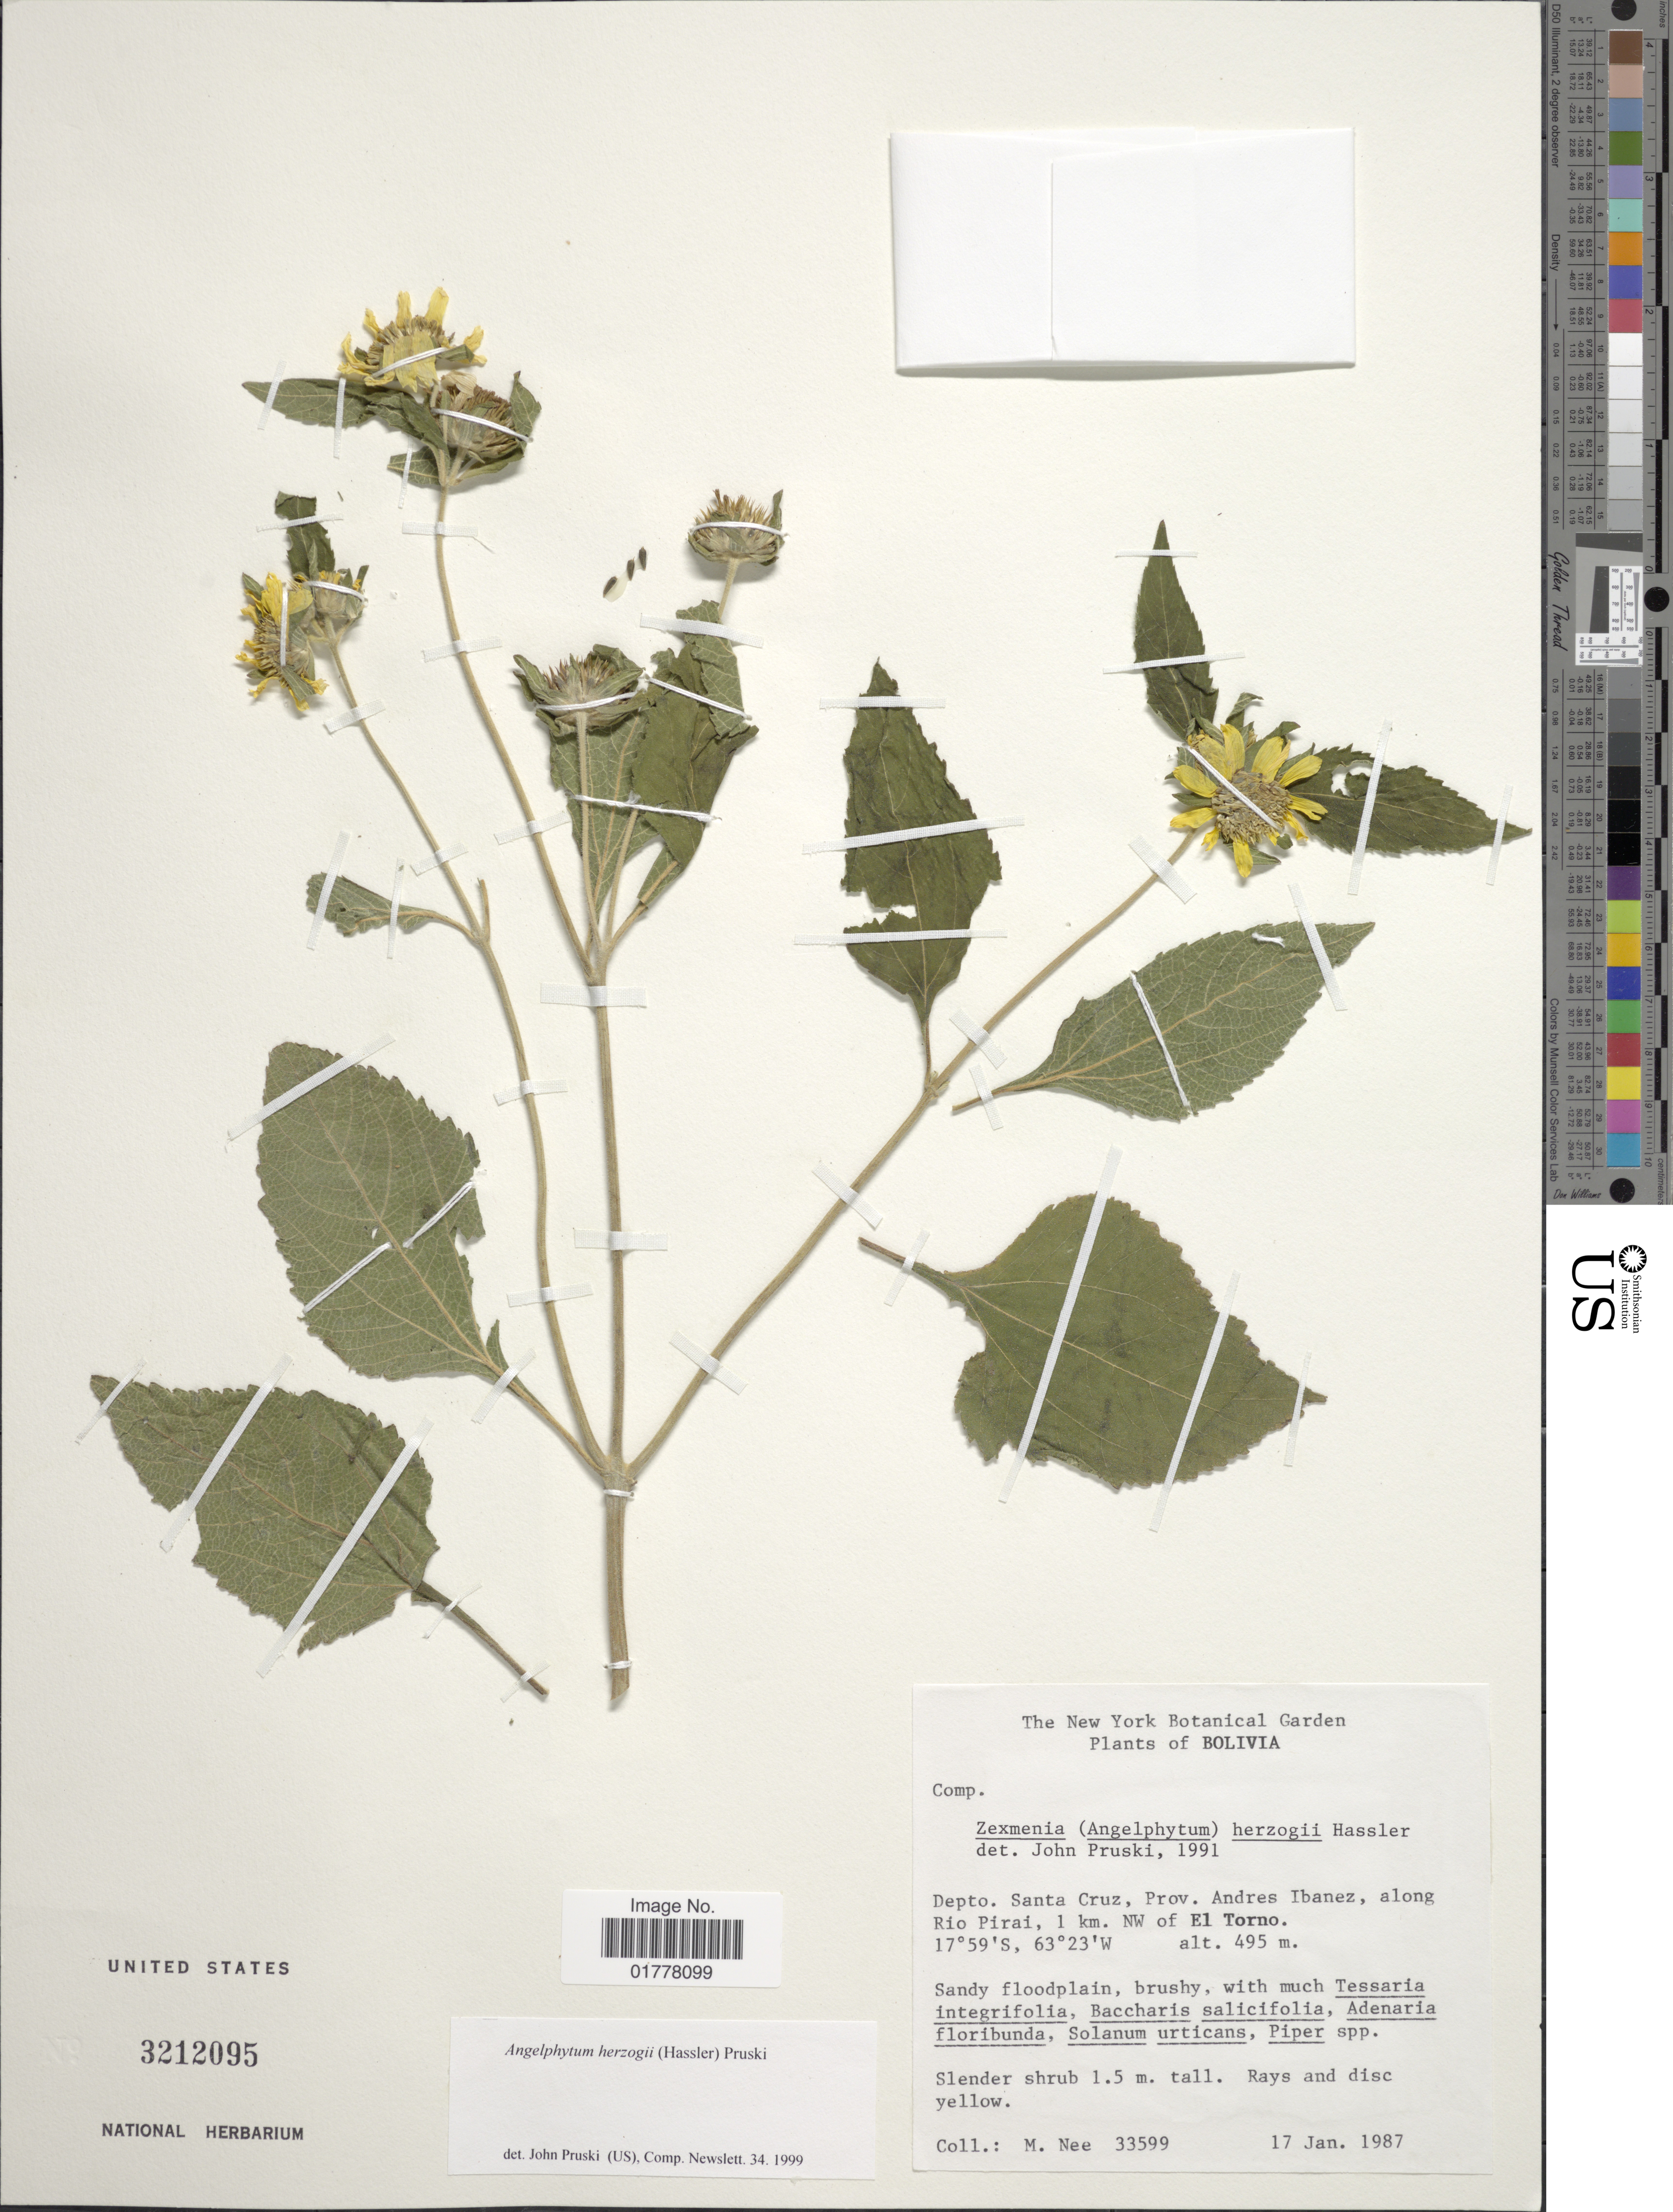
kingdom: Plantae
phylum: Tracheophyta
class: Magnoliopsida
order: Asterales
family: Asteraceae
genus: Angelphytum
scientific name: Angelphytum hertzogii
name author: (Hassl.) Pruski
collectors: M. Nee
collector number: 33599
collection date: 1987-01-17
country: Bolivia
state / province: Santa Cruz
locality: Depto. Santa Cruz, Prov. Andres Ibanez, along Rio Pirai, 1 km. NW of El Torno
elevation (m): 495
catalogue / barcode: US 3212095